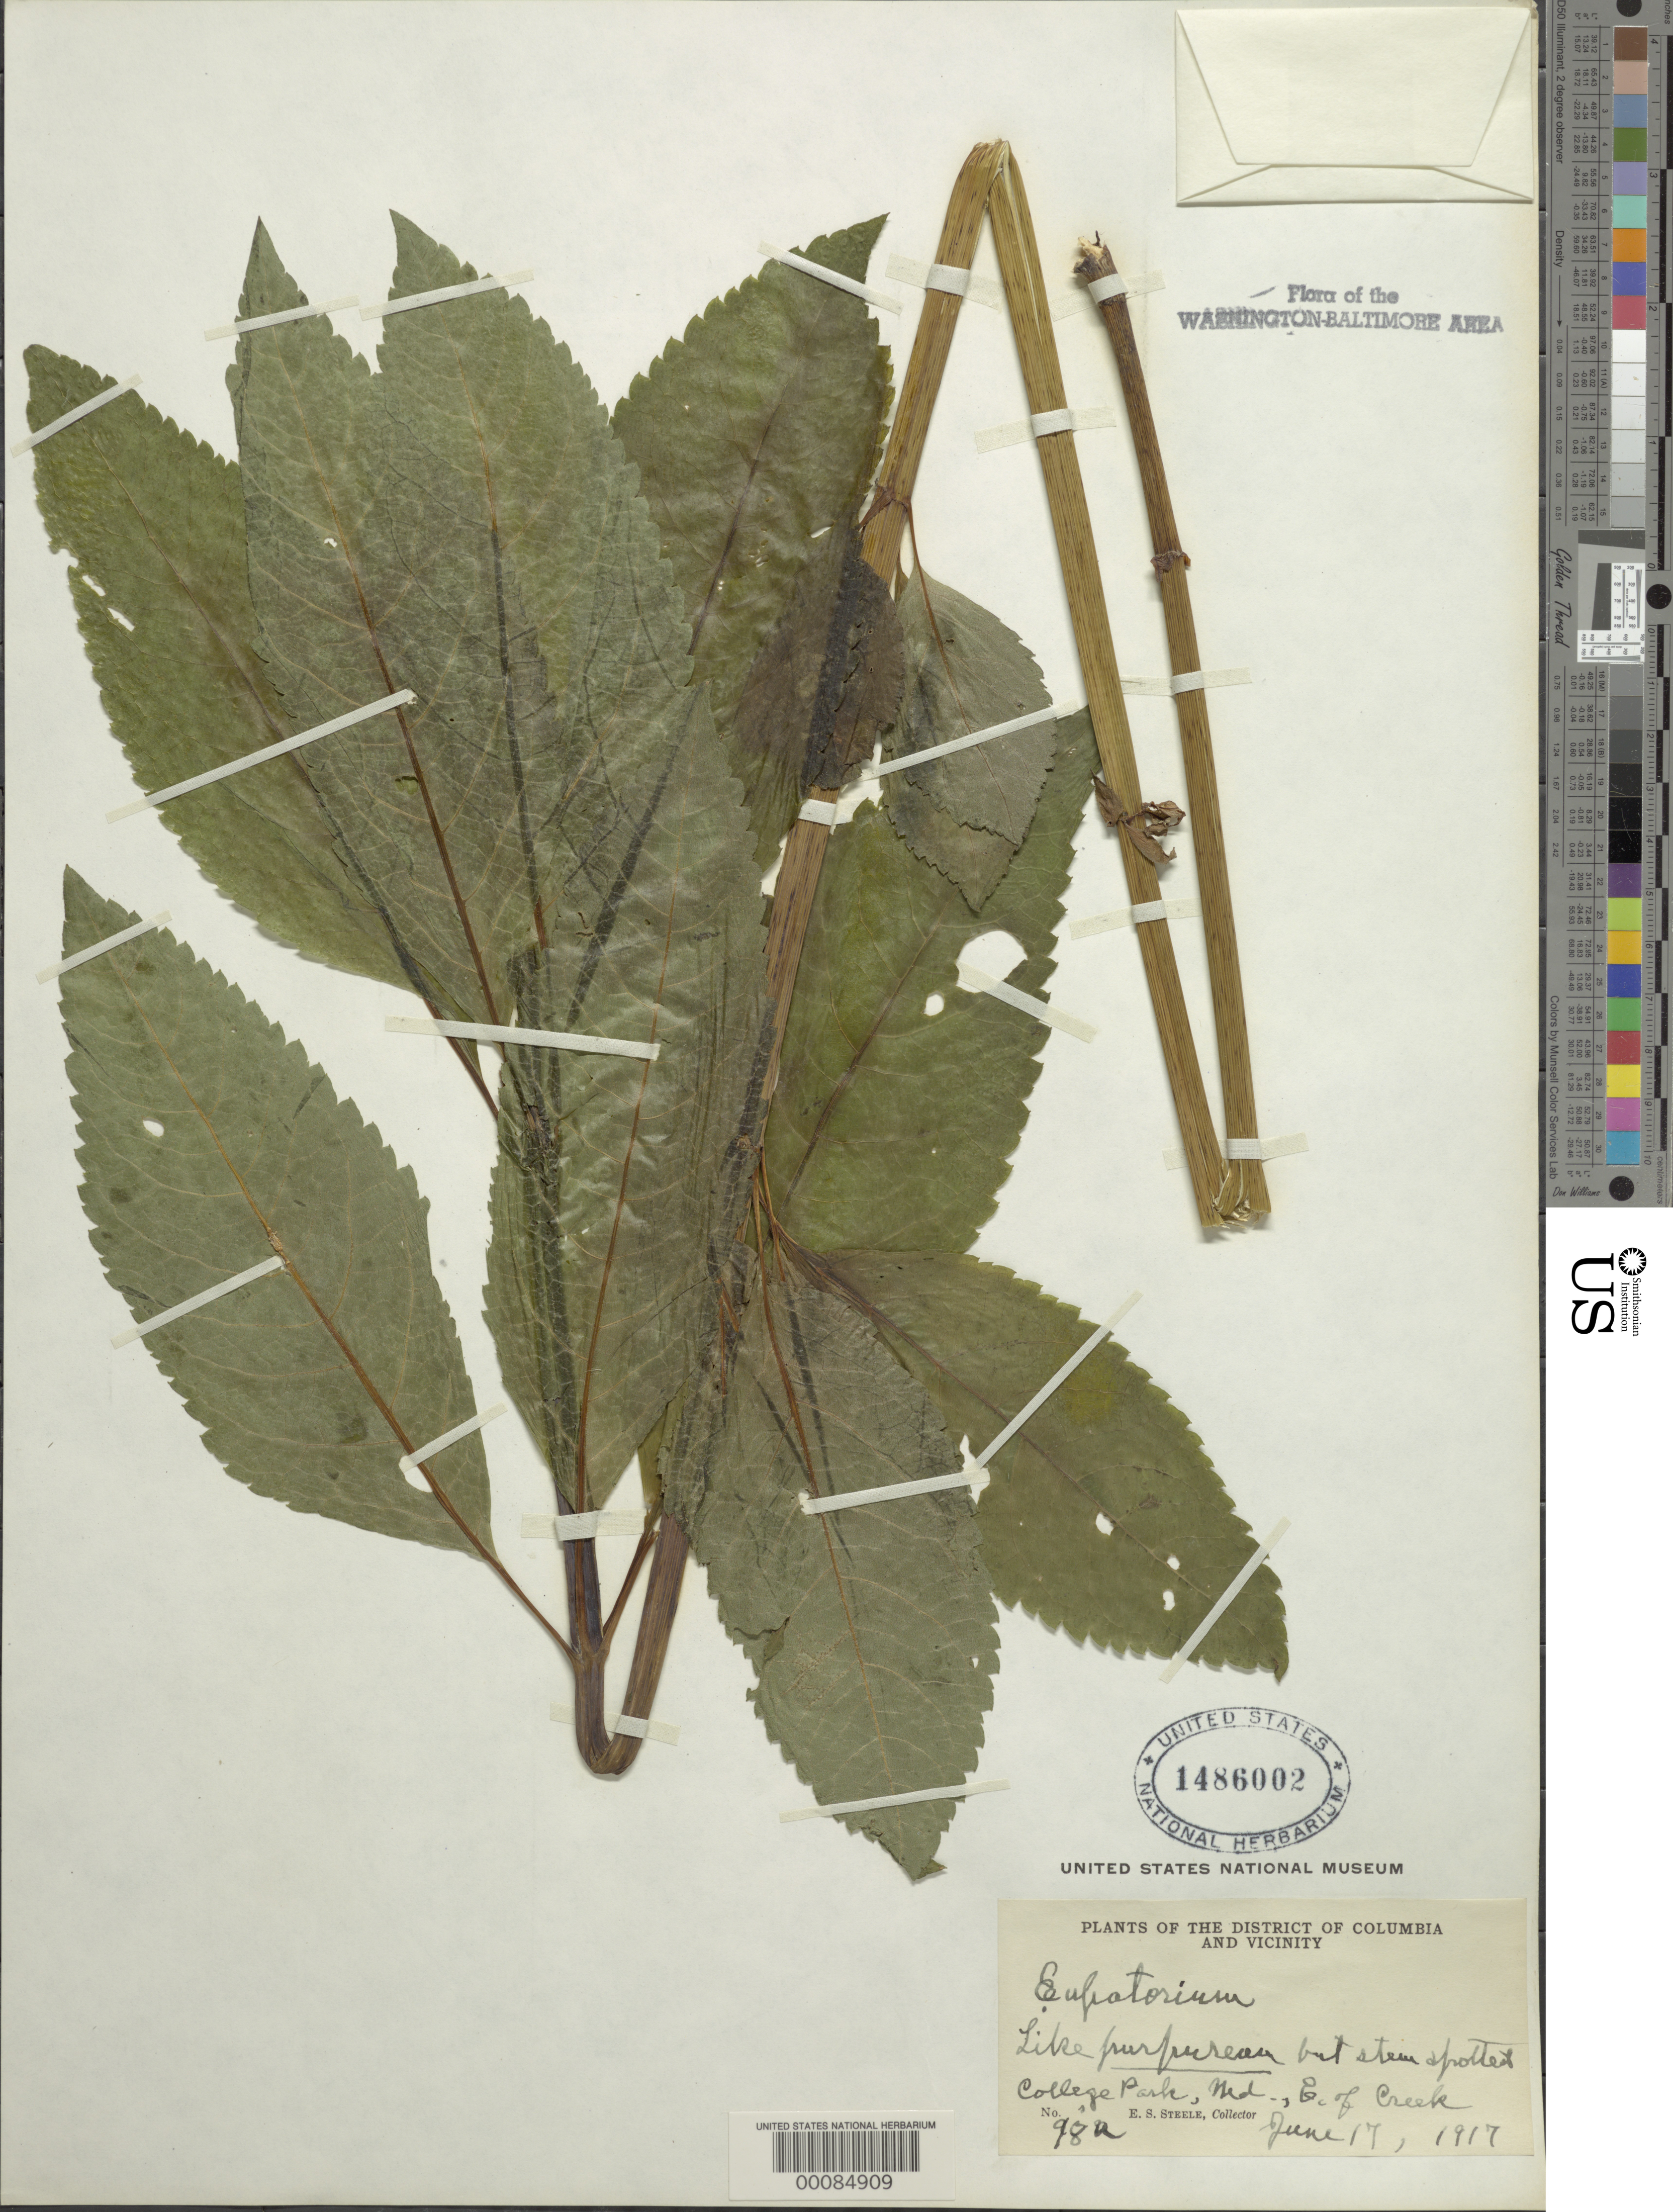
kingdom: Plantae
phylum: Tracheophyta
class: Magnoliopsida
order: Asterales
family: Asteraceae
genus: Eupatorium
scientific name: Eupatorium purpureum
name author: (L.) E.E. Lamont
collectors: E. Steele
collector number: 982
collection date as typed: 17 Jun 1917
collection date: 1917-06-17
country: United States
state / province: Maryland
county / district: Prince George's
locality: College Park east of Creek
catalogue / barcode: US 1486002